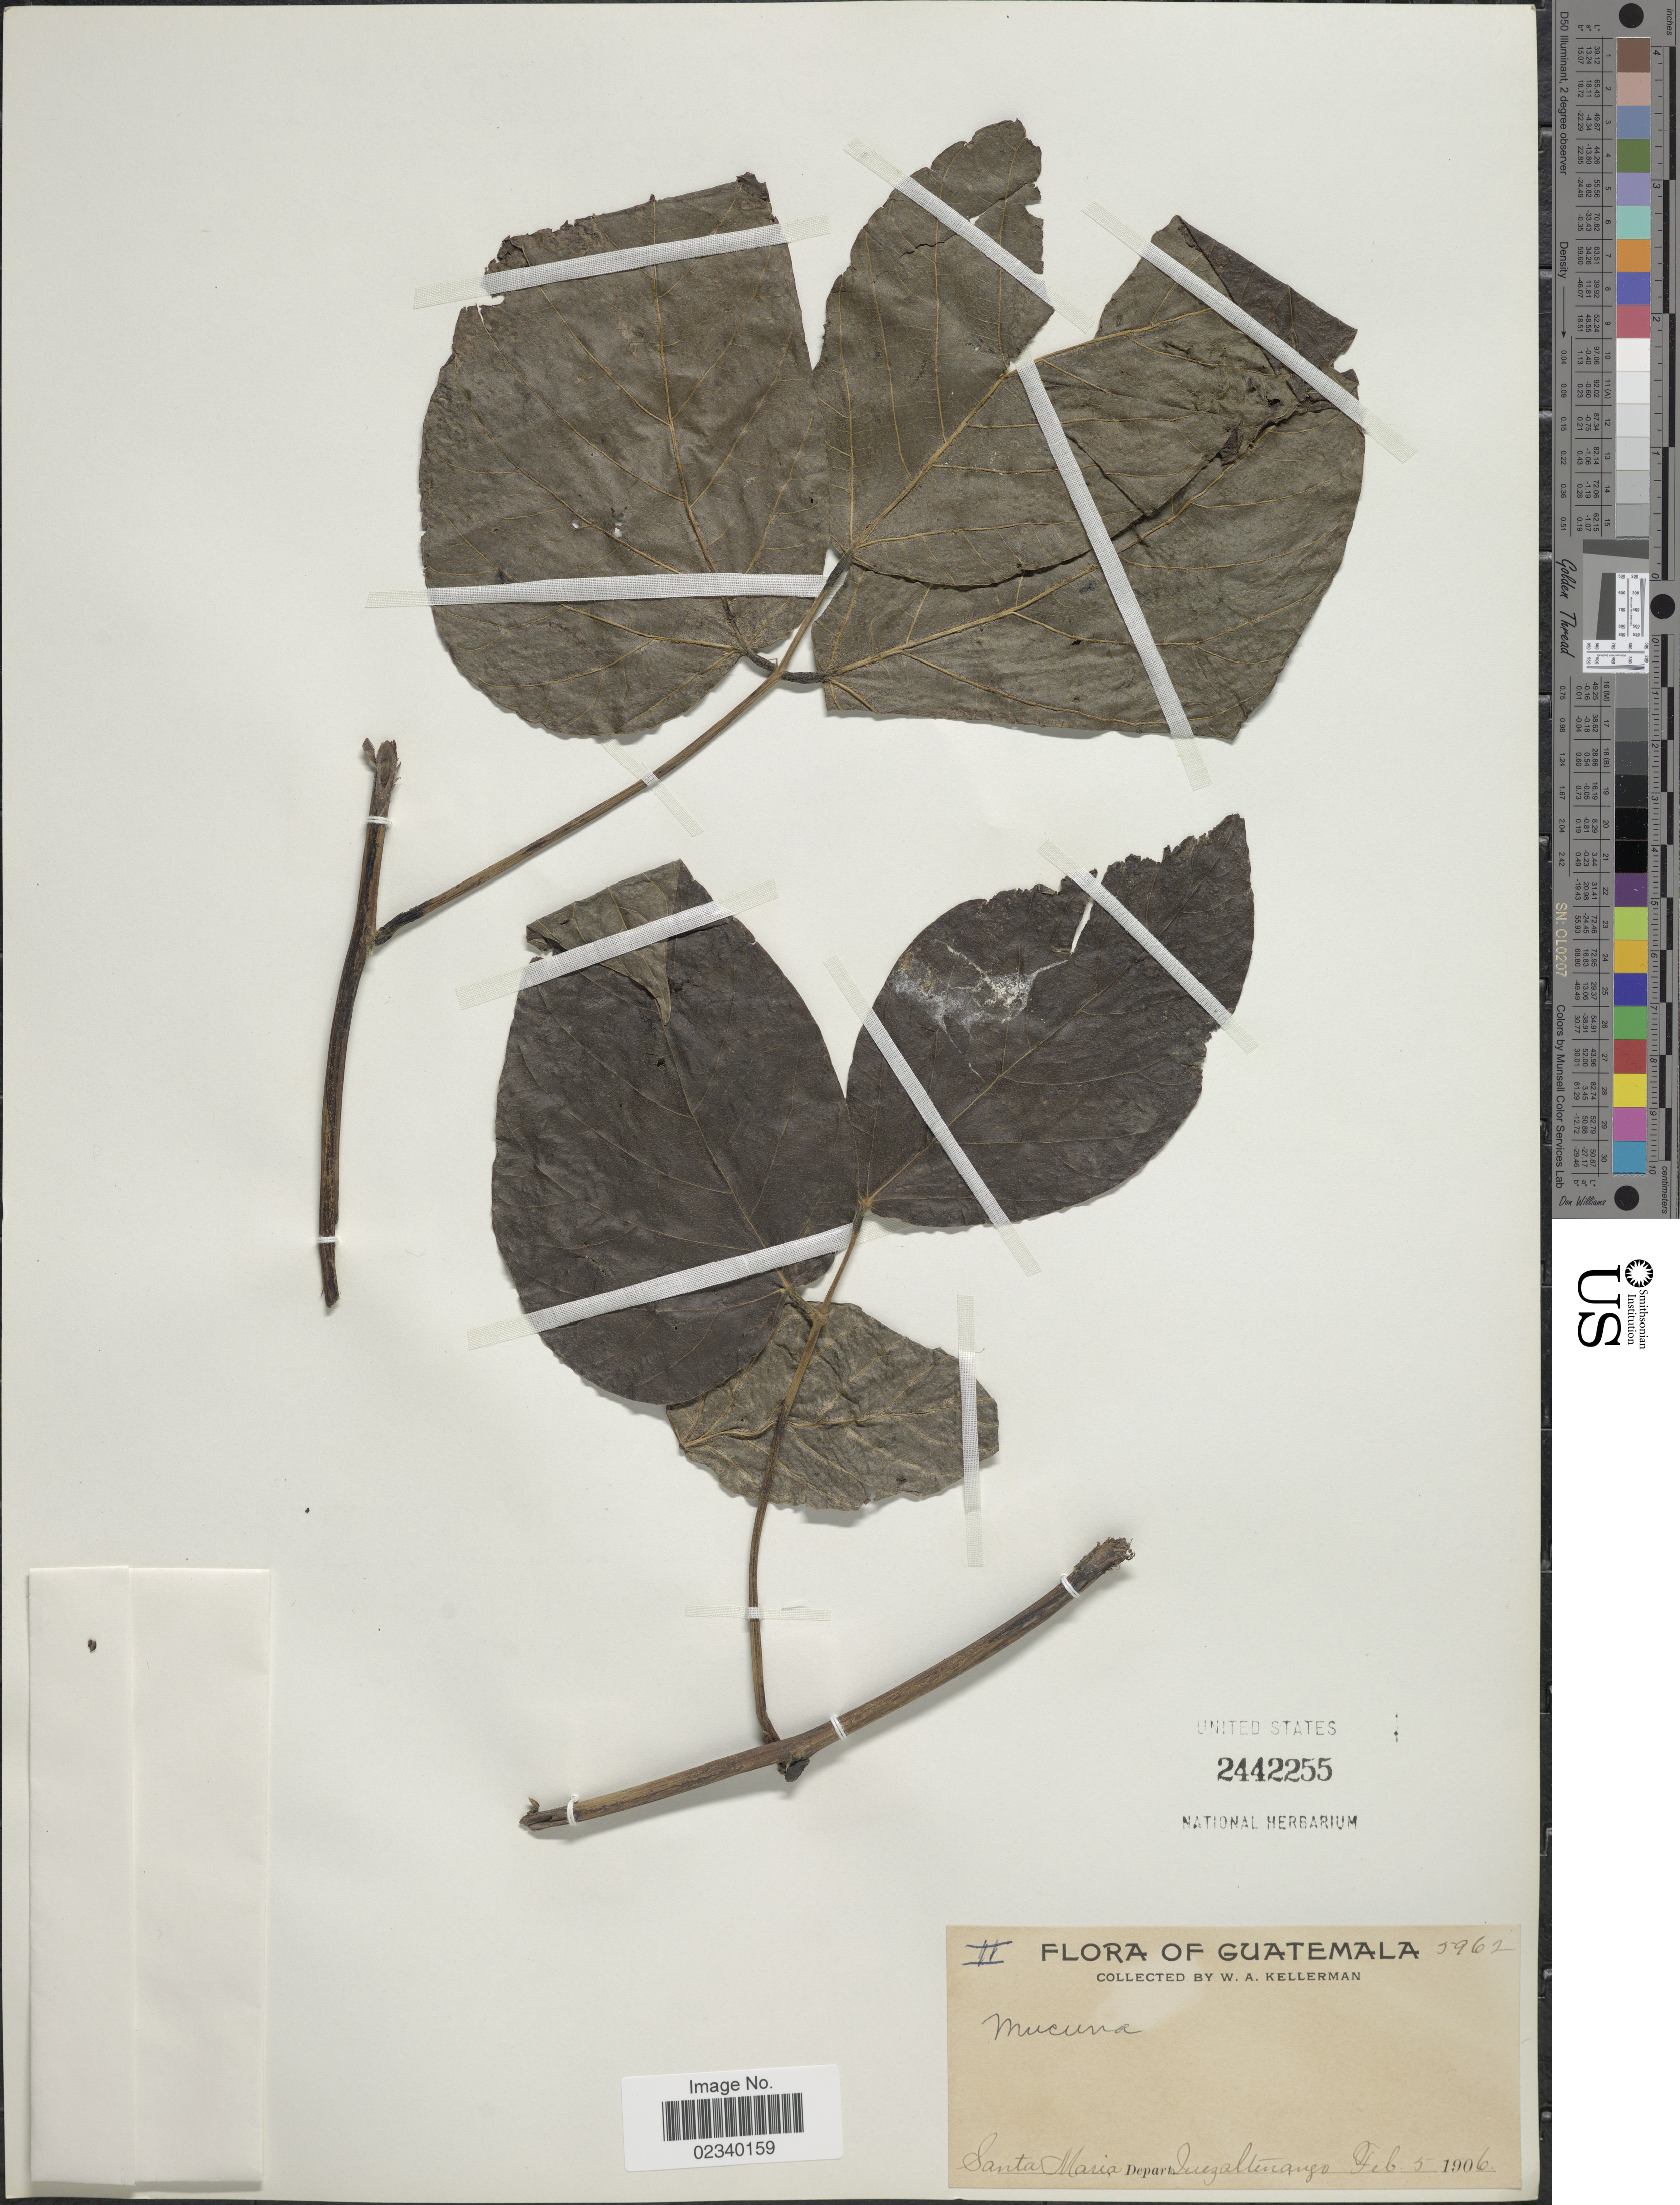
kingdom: Plantae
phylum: Tracheophyta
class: Magnoliopsida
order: Fabales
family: Fabaceae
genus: Mucuna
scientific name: Mucuna sp.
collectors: W. Kellerman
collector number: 5962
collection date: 1906-02-05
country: Guatemala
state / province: Quetzaltenango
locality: Santa Maria, Depart, Quezaltenango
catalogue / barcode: US 2442255